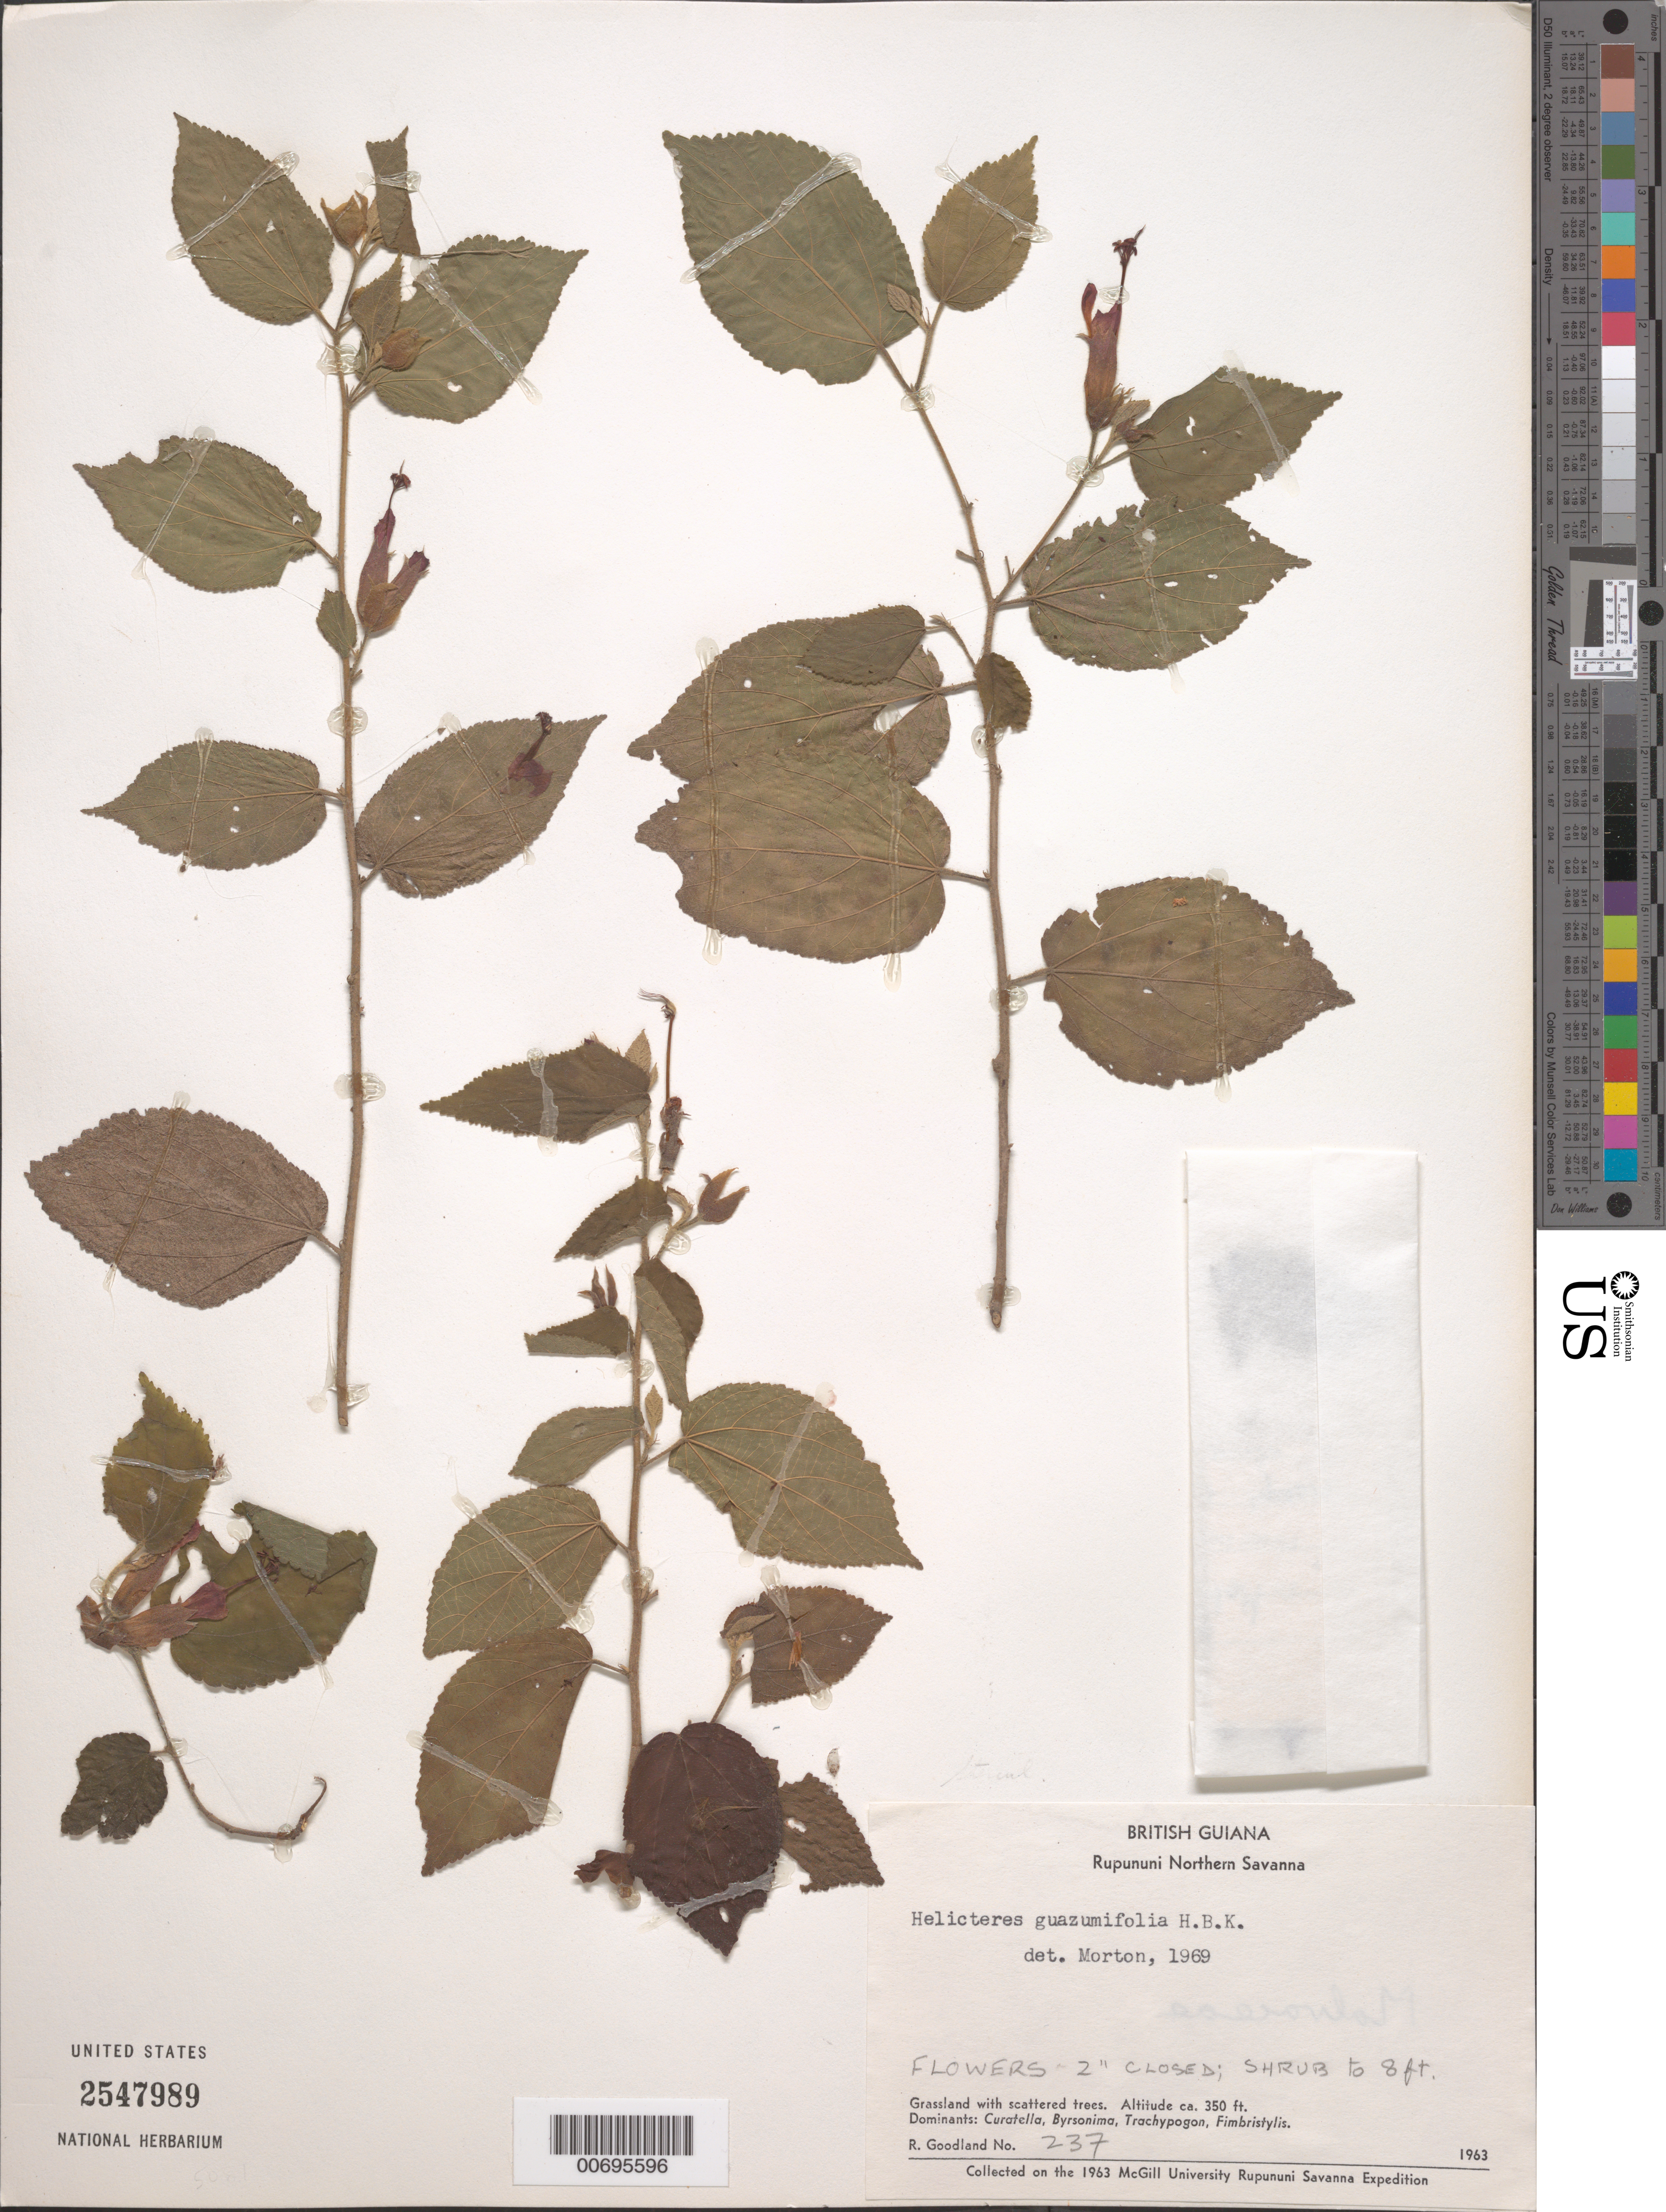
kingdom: Plantae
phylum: Tracheophyta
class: Magnoliopsida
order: Malvales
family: Malvaceae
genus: Helicteres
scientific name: Helicteres guazumifolia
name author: Kunth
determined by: Morton, --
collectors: R. Goodland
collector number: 237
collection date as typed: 30-Jul-63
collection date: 1963-07-30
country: Guyana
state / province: U. Takutu-U. Essequibo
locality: Rupununi Northern Savanna, St. Ignatius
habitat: Grassland with scattered trees. Dominants: Curatella, Byrsonima, Trachypogon, Fimbristylis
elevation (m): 107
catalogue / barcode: US 2547989